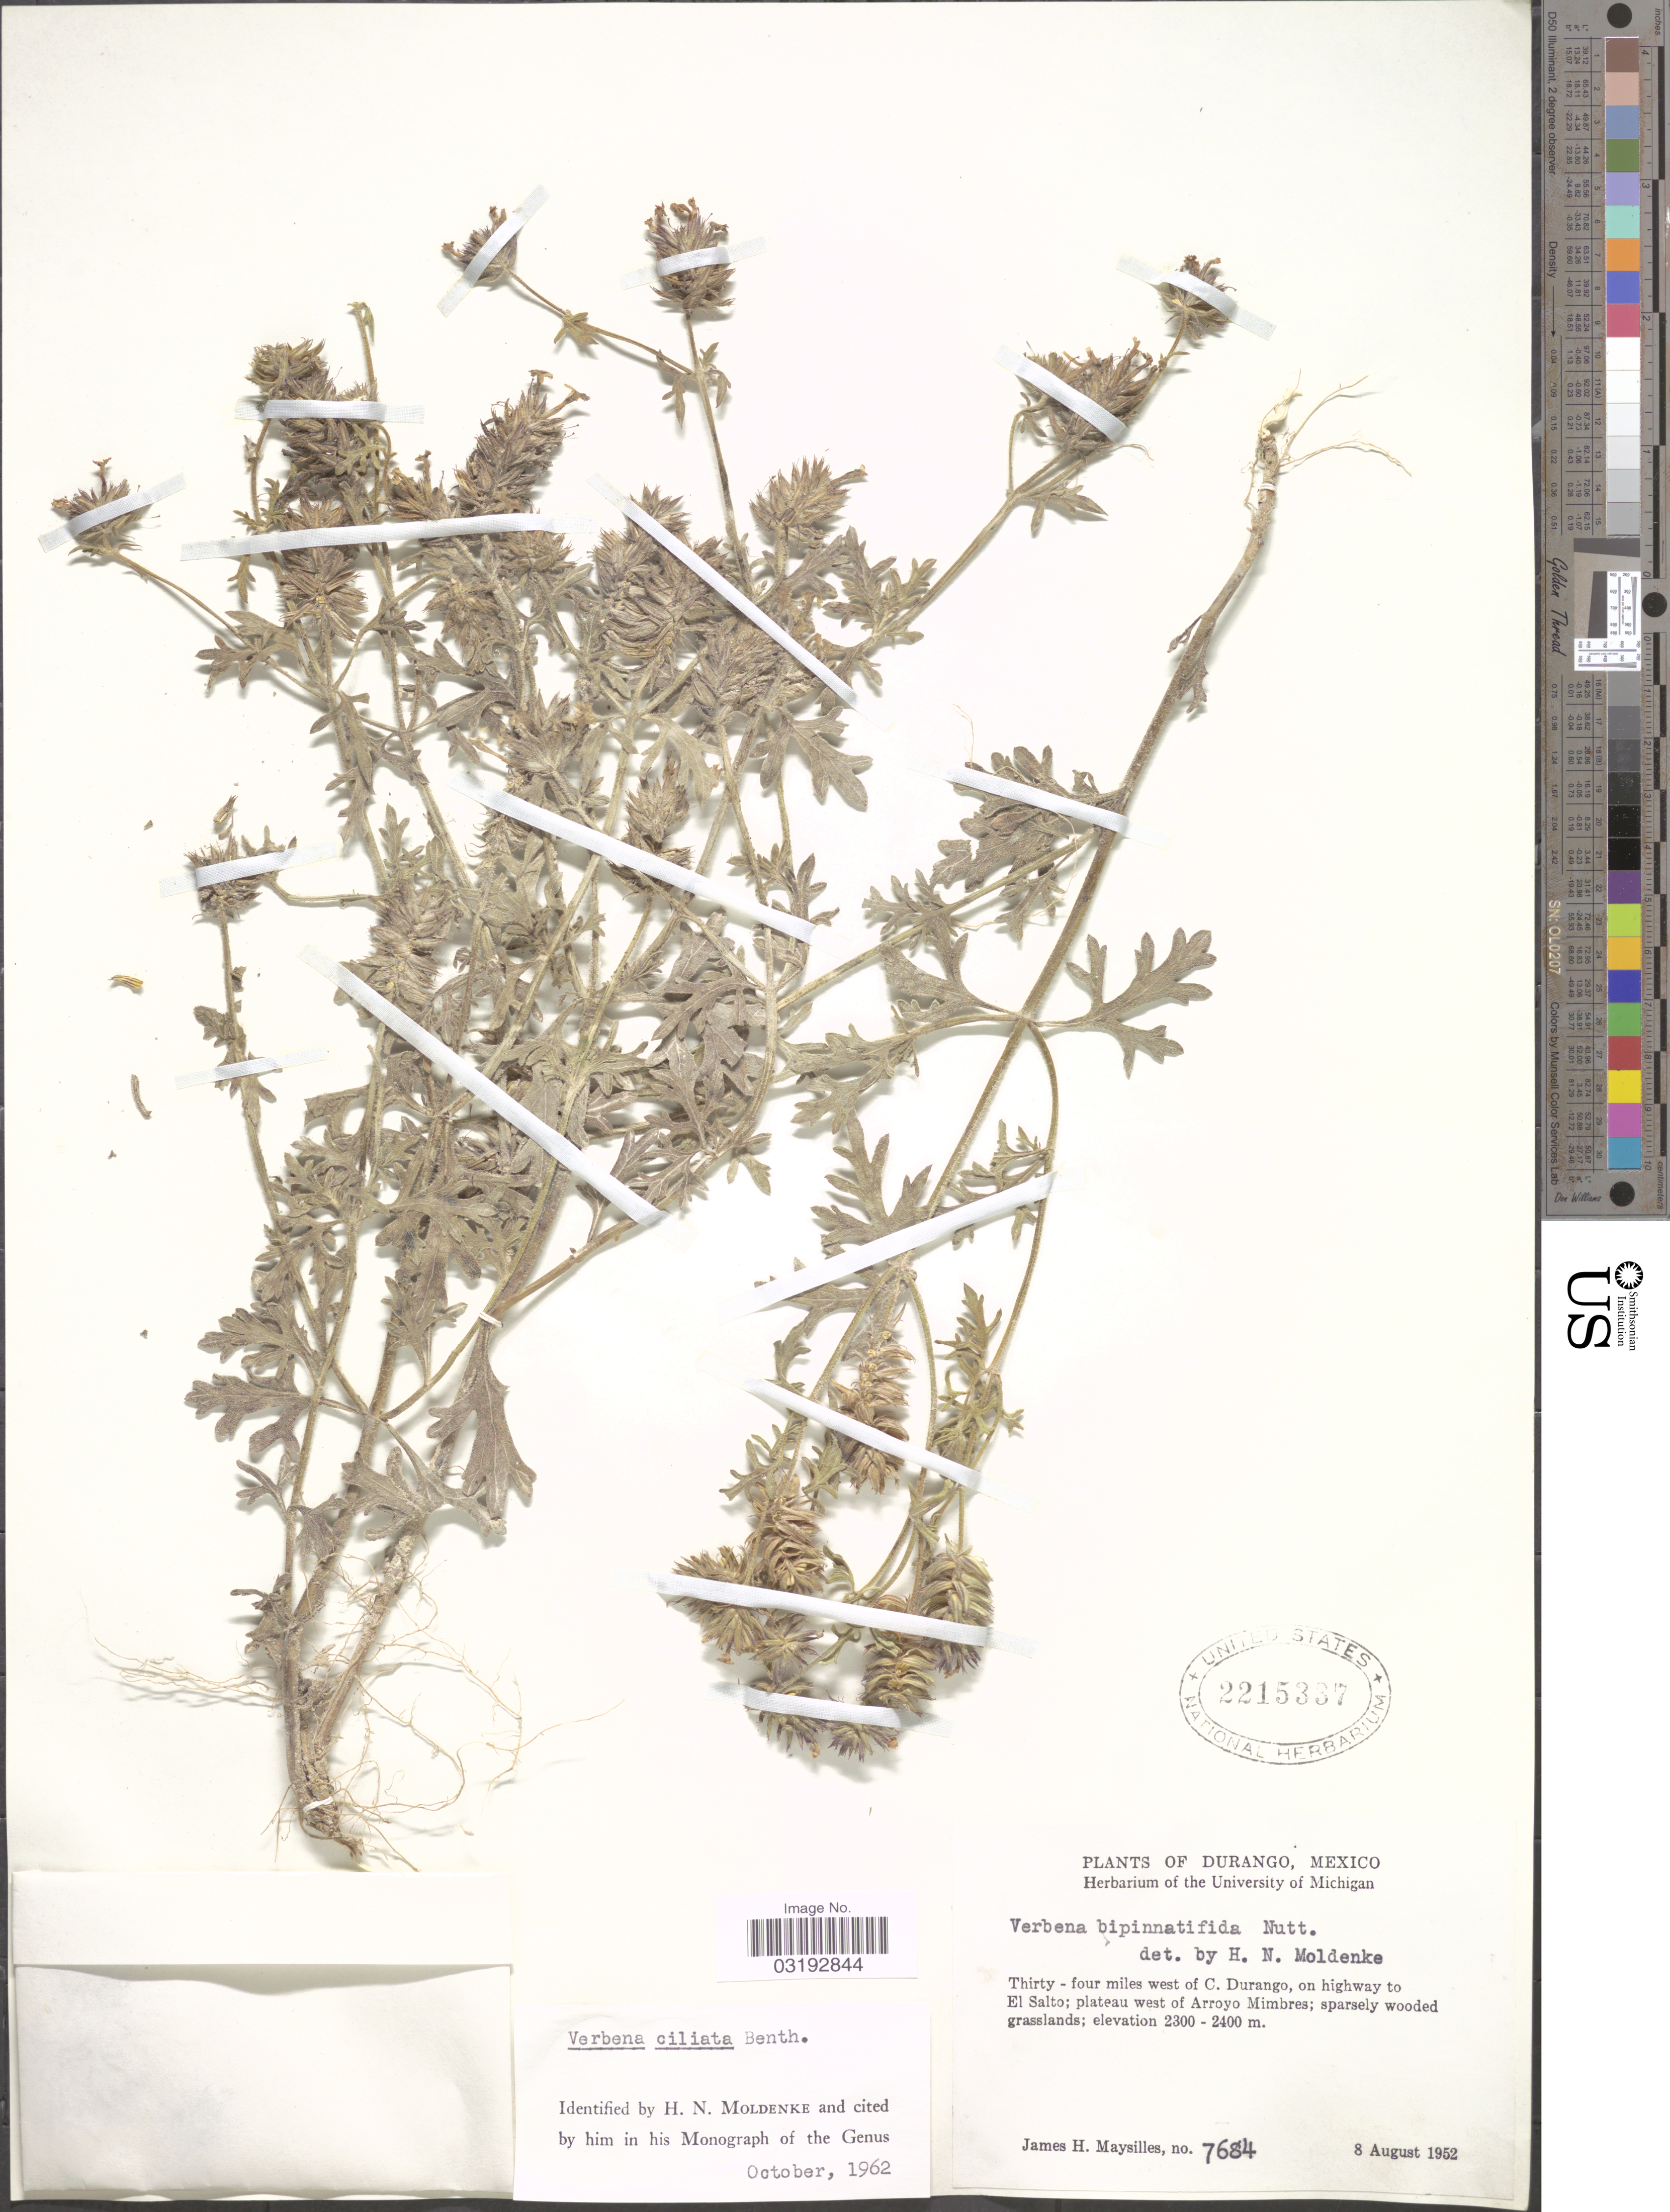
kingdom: Plantae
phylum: Tracheophyta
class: Magnoliopsida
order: Lamiales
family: Verbenaceae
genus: Verbena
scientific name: Verbena ciliata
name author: Benth.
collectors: J. Maysilles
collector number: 7684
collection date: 1952-08-08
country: Mexico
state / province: Durango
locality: Thirty-four miles west of C. Durango, on highway to El Salto; plateau west of Arroyo Mimbres.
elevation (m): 2300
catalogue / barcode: US 2215337